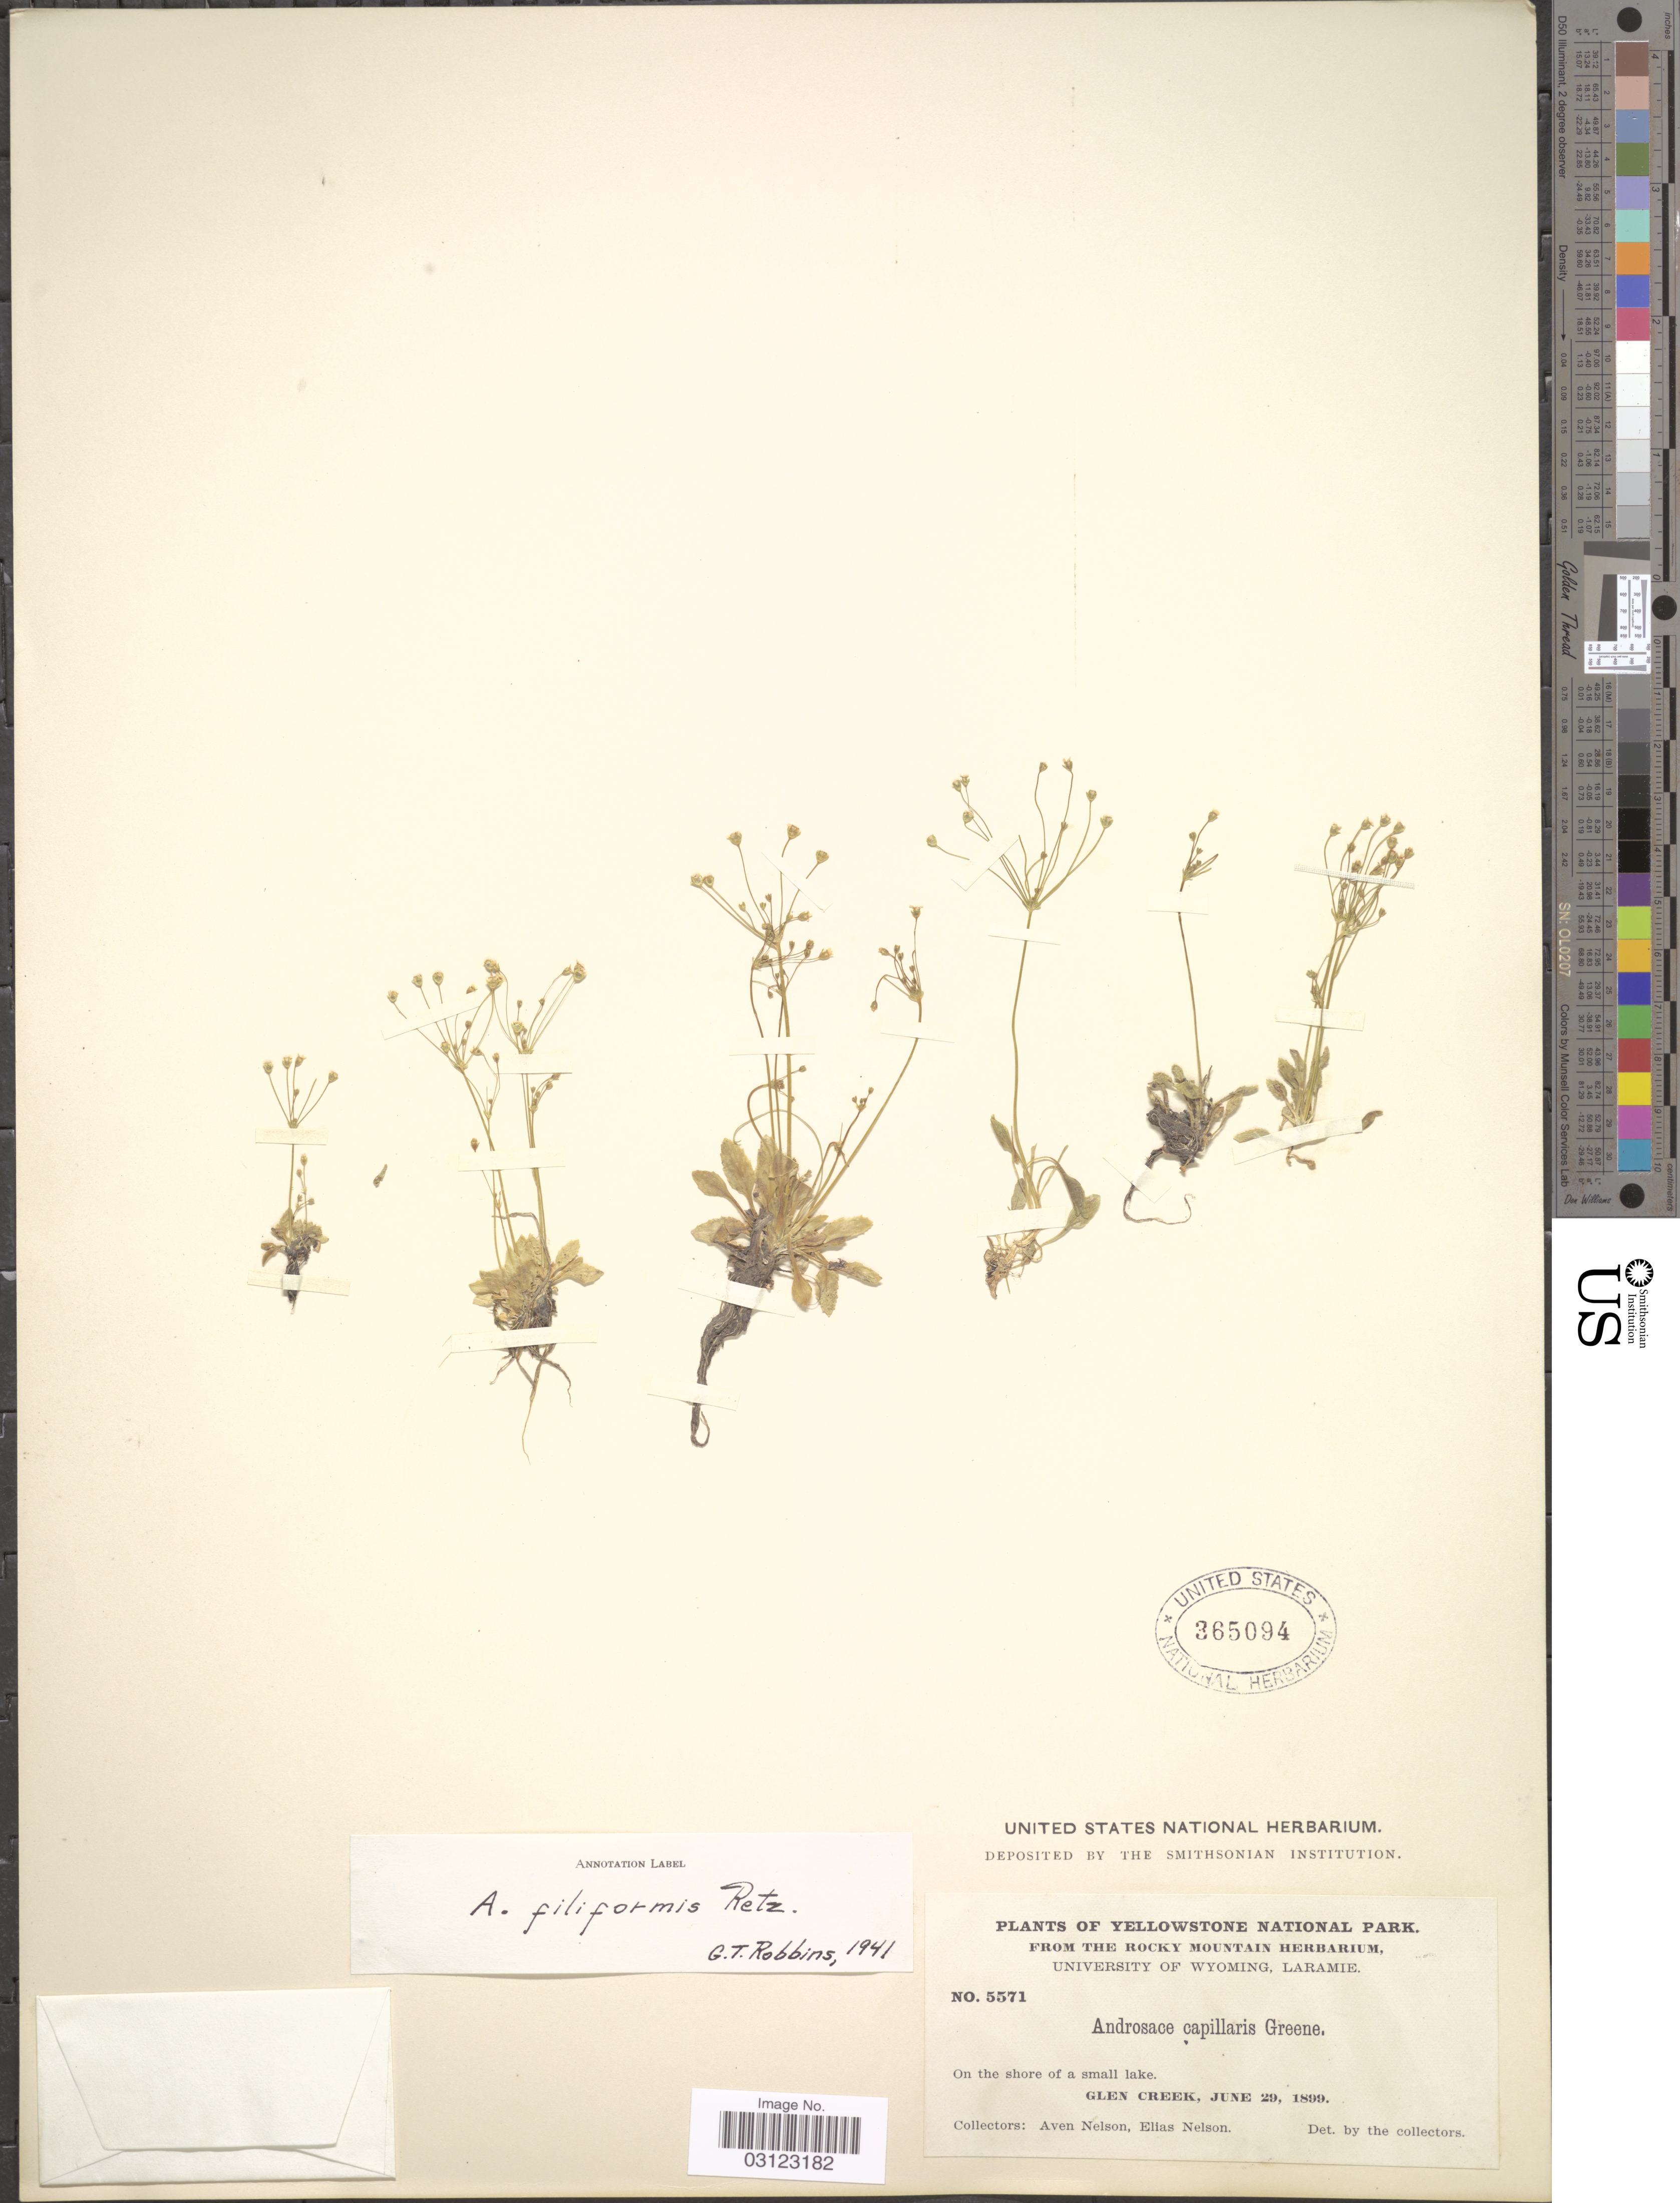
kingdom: Plantae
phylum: Tracheophyta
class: Magnoliopsida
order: Ericales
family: Primulaceae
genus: Androsace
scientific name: Androsace filiformis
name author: Retz.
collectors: A. Nelson & E. Nelson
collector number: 5571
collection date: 1899-06-29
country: United States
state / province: Wyoming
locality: Yellowstone National Park. Glen Creek.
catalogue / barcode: US 365094